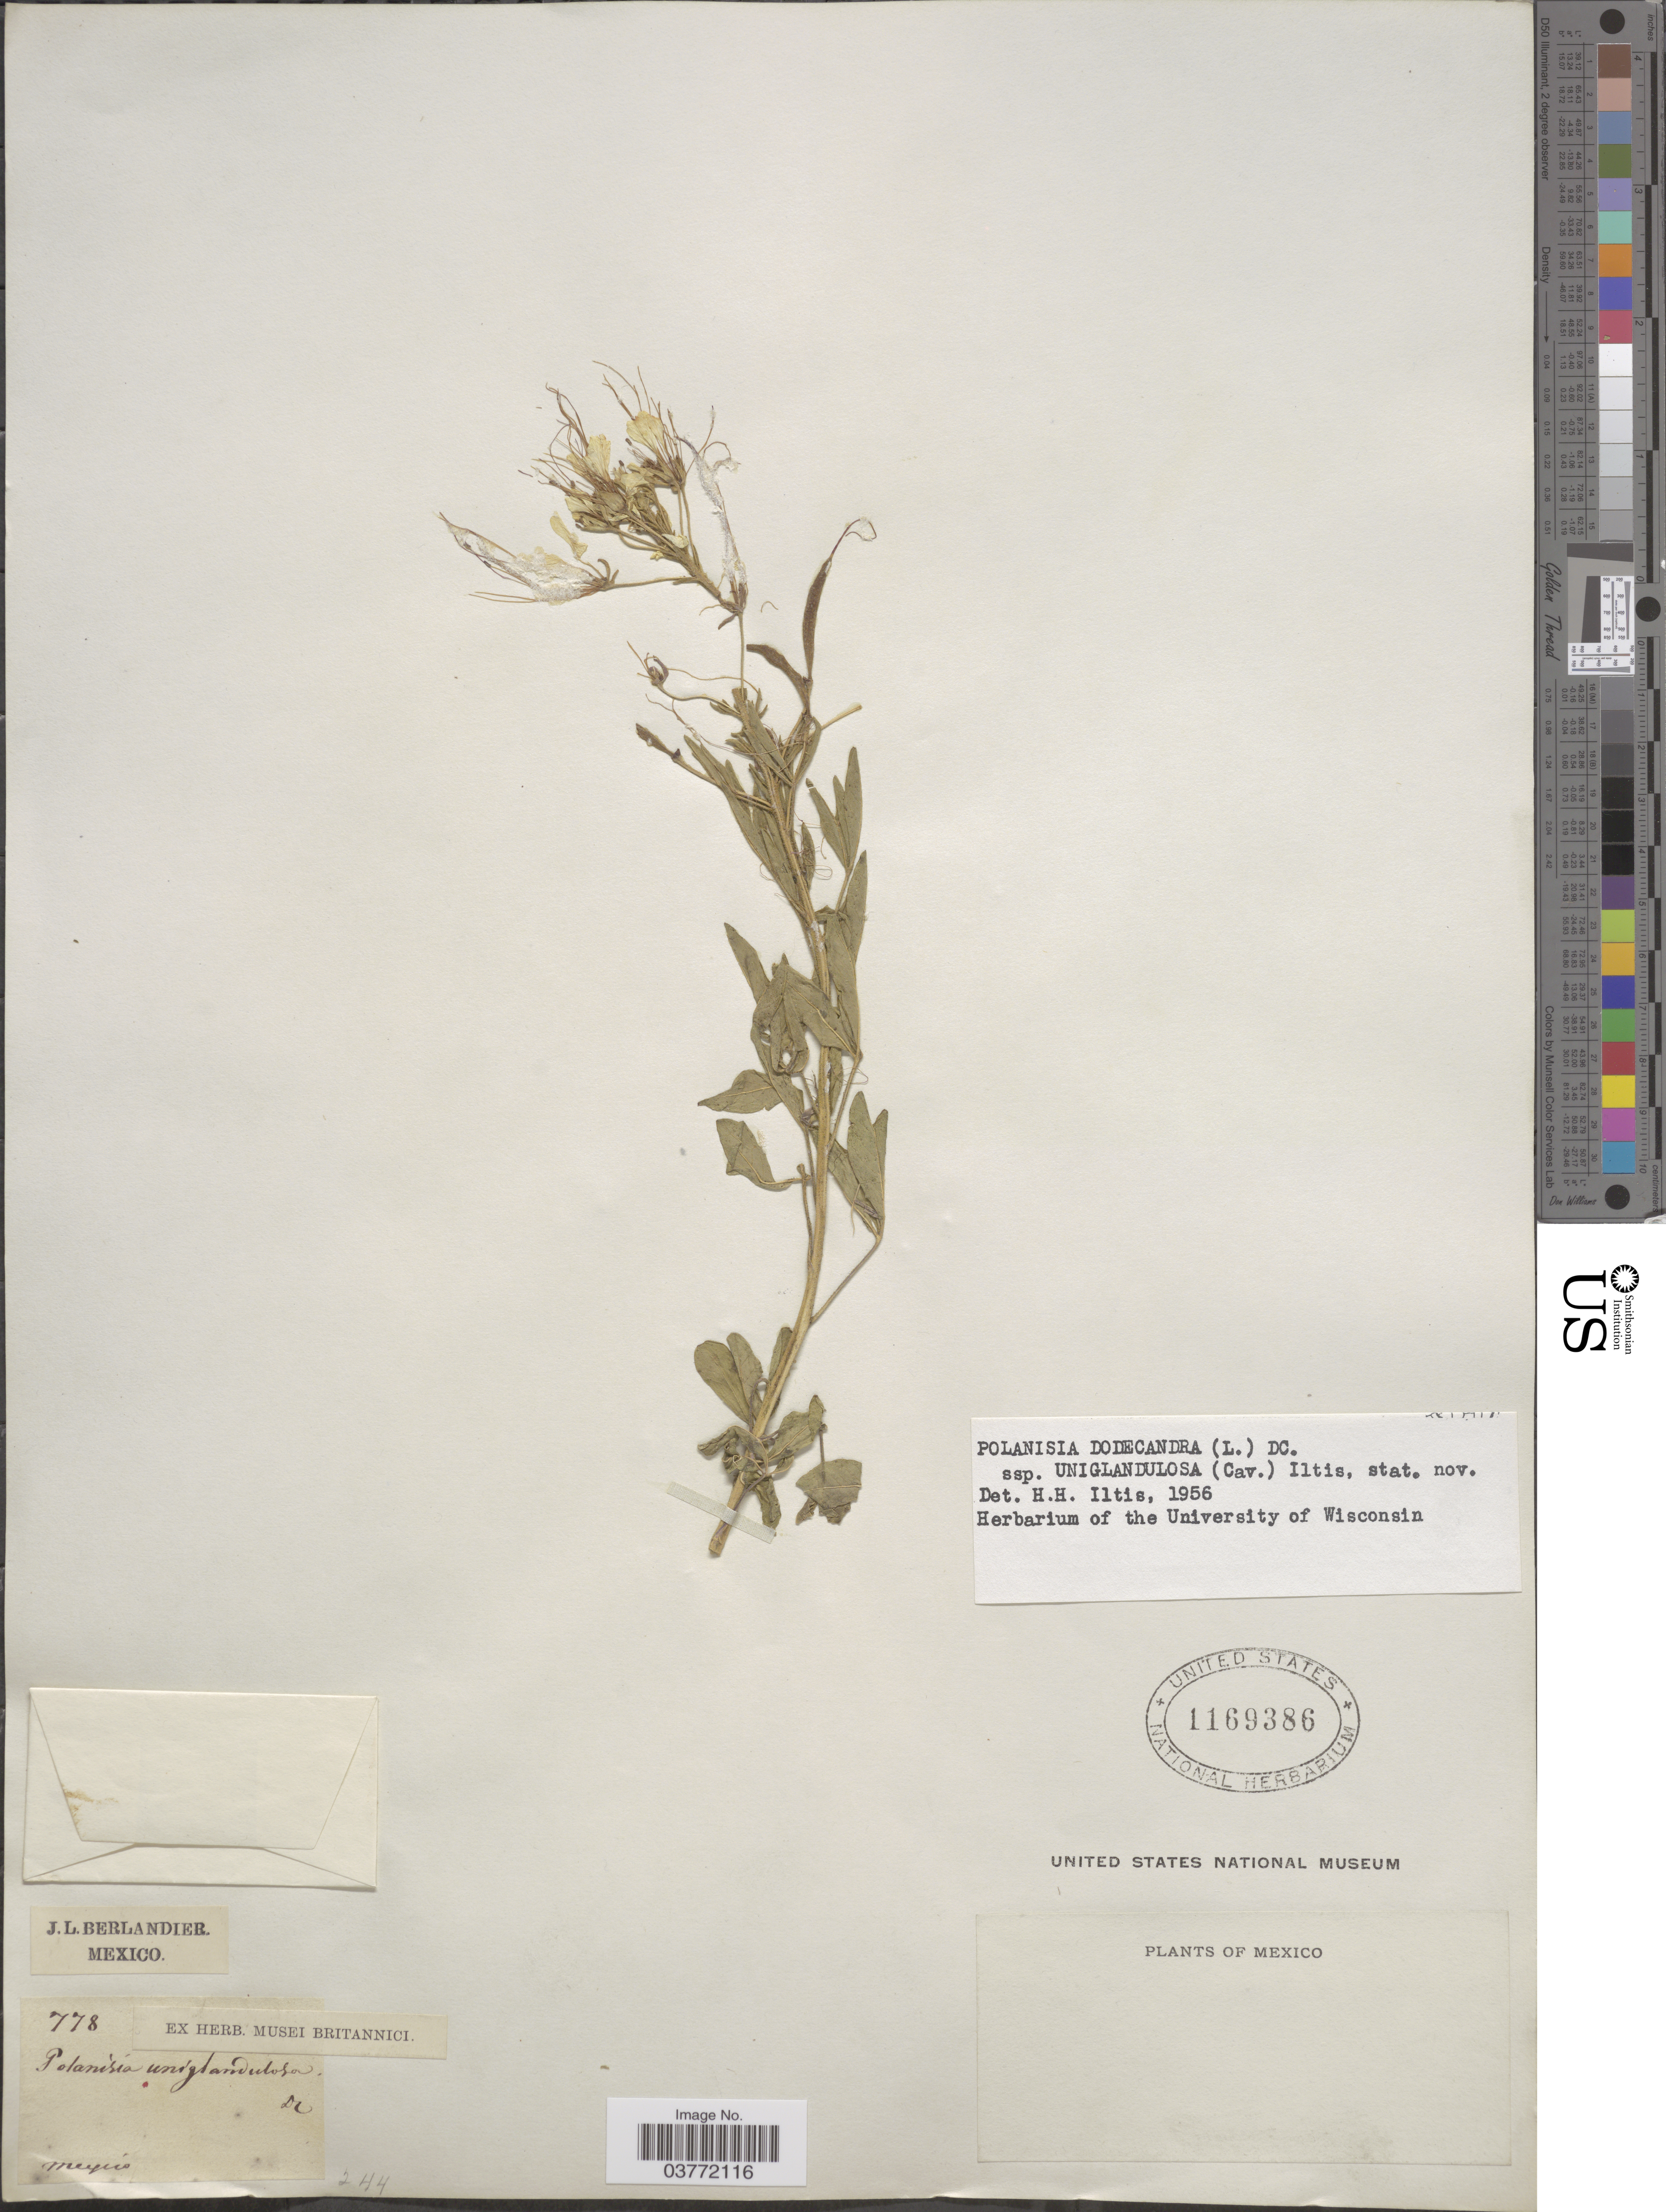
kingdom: Plantae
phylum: Tracheophyta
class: Magnoliopsida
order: Brassicales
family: Cleomaceae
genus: Polanisia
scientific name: Polanisia uniglandulosa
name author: (Cav.) DC.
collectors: J. L. Berlandier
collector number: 778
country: Mexico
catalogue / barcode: US 1169386